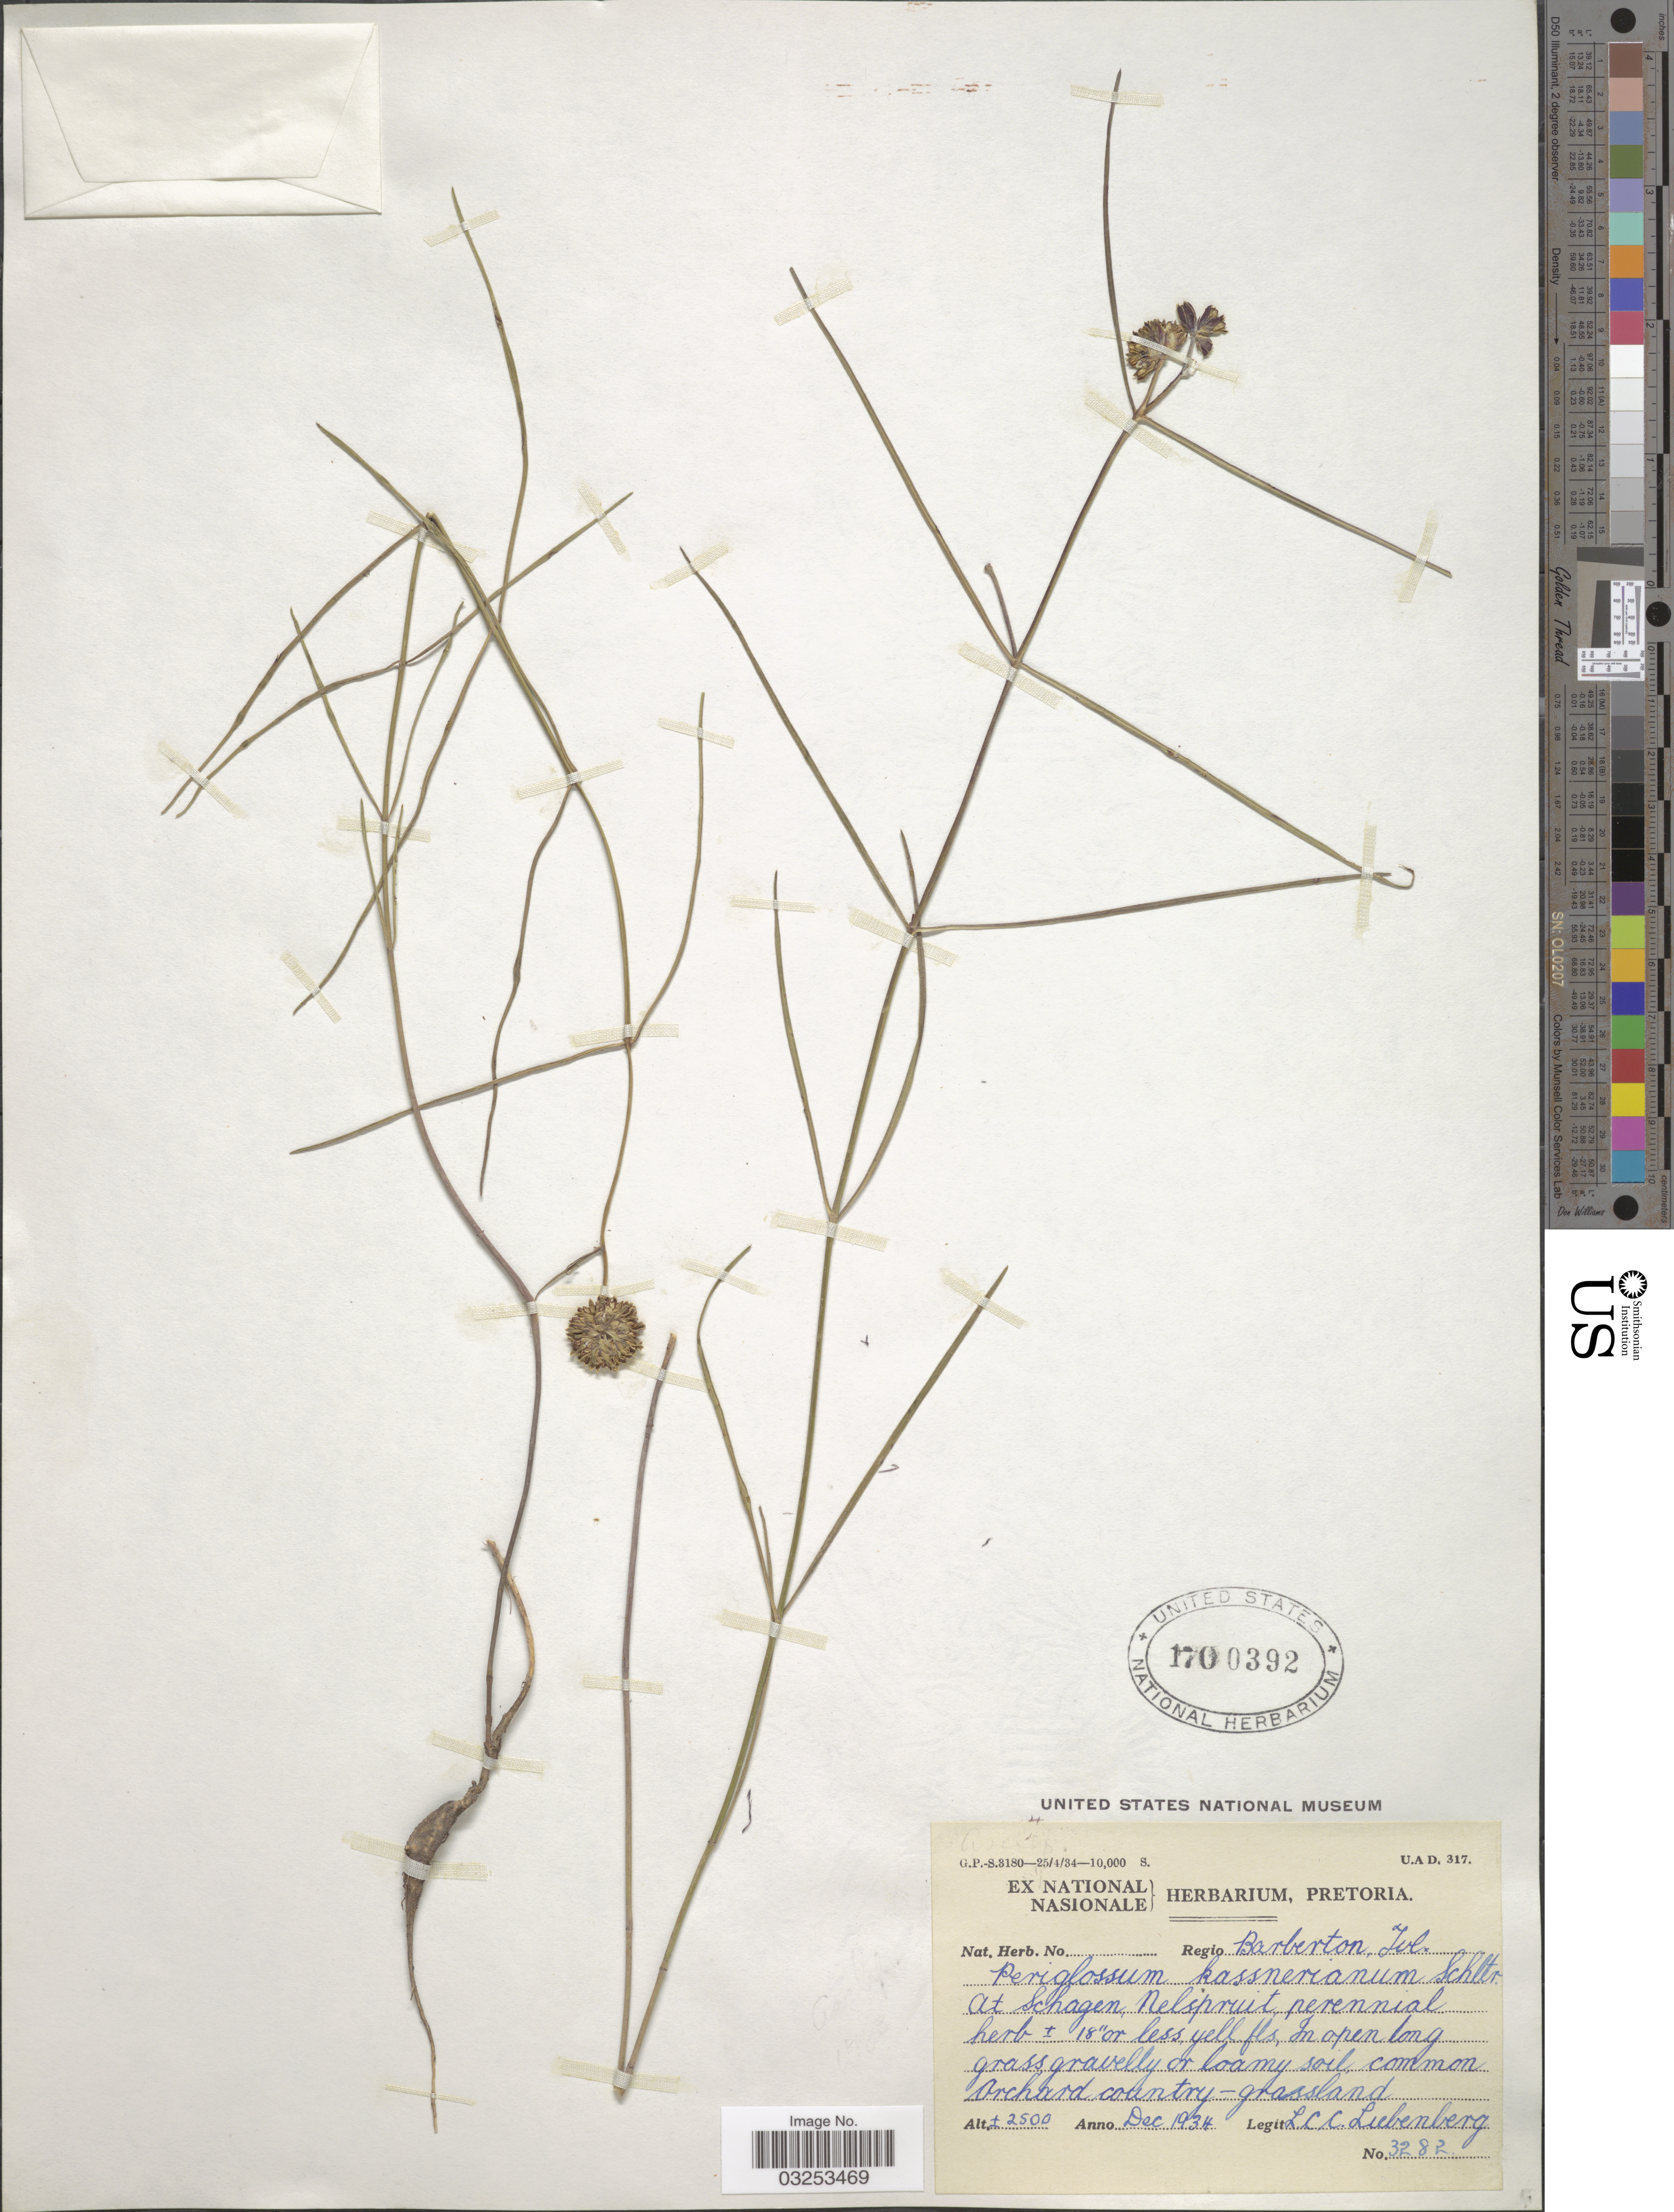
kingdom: Plantae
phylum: Tracheophyta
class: Magnoliopsida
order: Gentianales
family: Apocynaceae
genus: Cordylogyne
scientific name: Cordylogyne kassnerianum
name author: (Schltr.) Eyles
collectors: L. Liebenberg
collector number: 3282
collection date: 1934-12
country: South Africa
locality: Regio Barberton, Tvl. Archard country- grassland.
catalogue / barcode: US 1700392